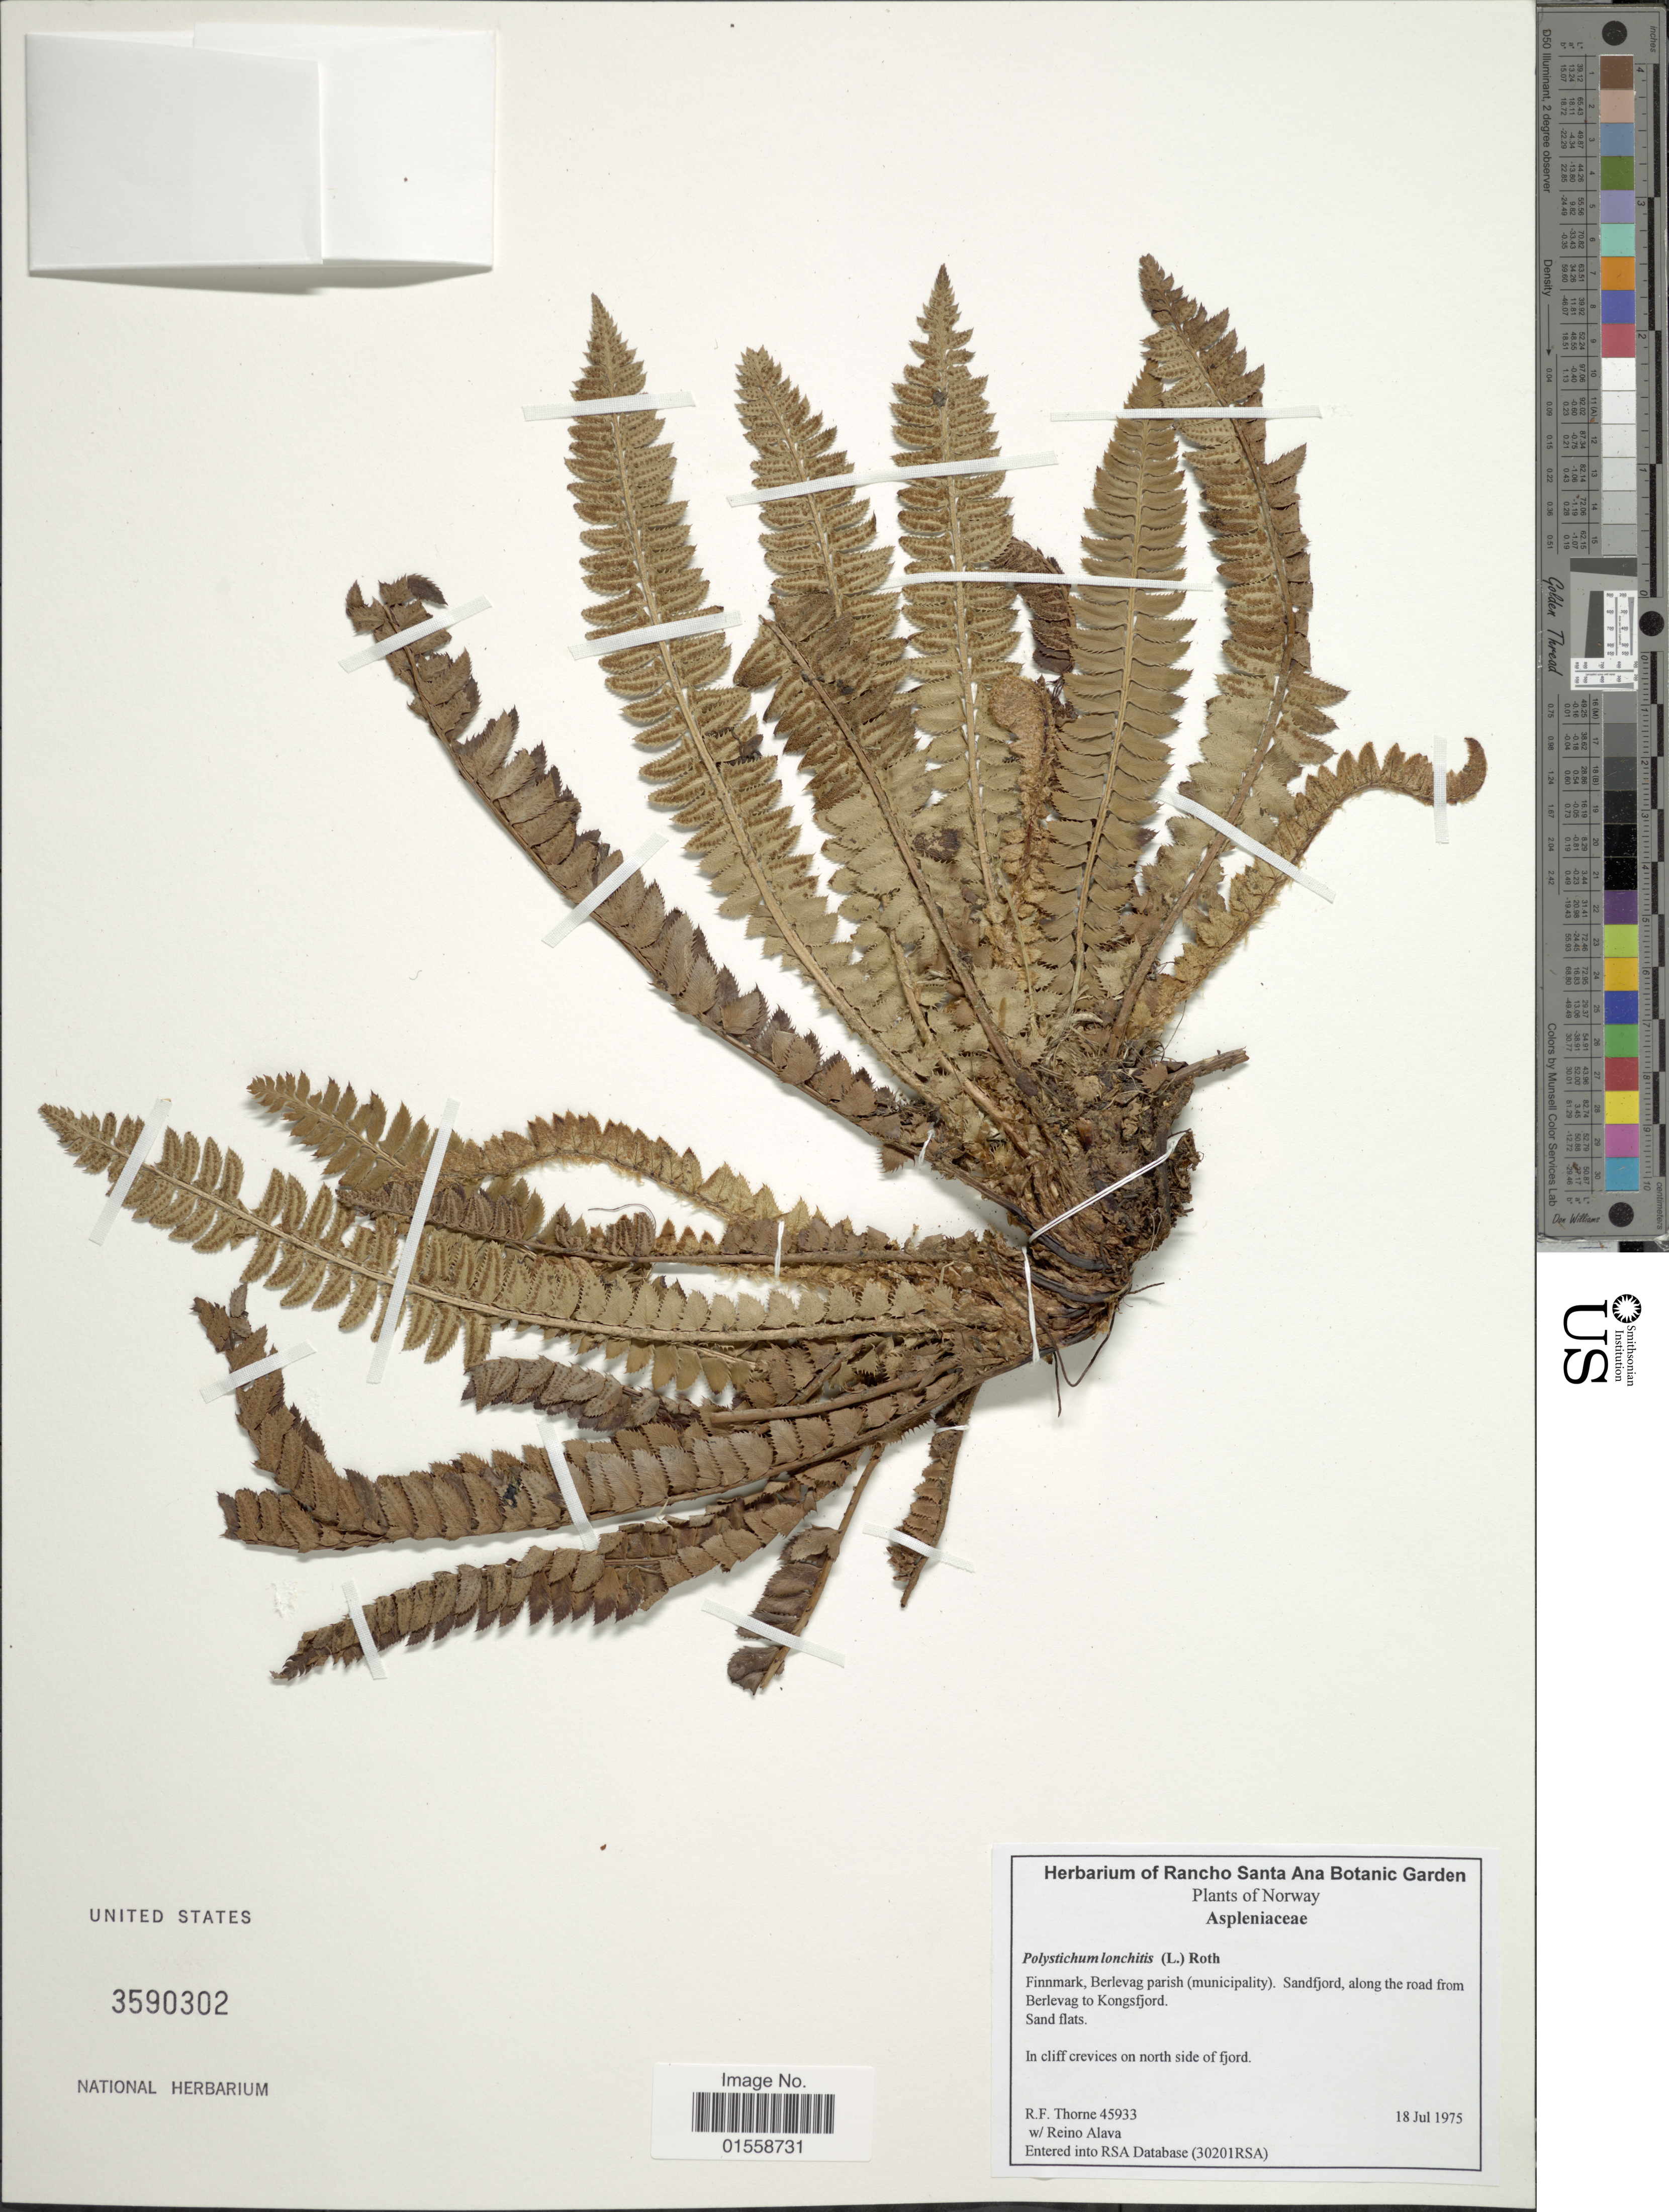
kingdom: Plantae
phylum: Tracheophyta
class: Polypodiopsida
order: Polypodiales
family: Dryopteridaceae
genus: Polystichum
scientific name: Polystichum lonchitis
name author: (Roth) L.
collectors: R. F. Thorne & R. O. Alava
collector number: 45933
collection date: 1975-07-18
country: Norway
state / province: Finnmark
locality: Norway, Finnmark, Berlevag parish (municipality), Sandfjord, along the road from Berlevag to Kongsfjord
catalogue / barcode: US 3590302